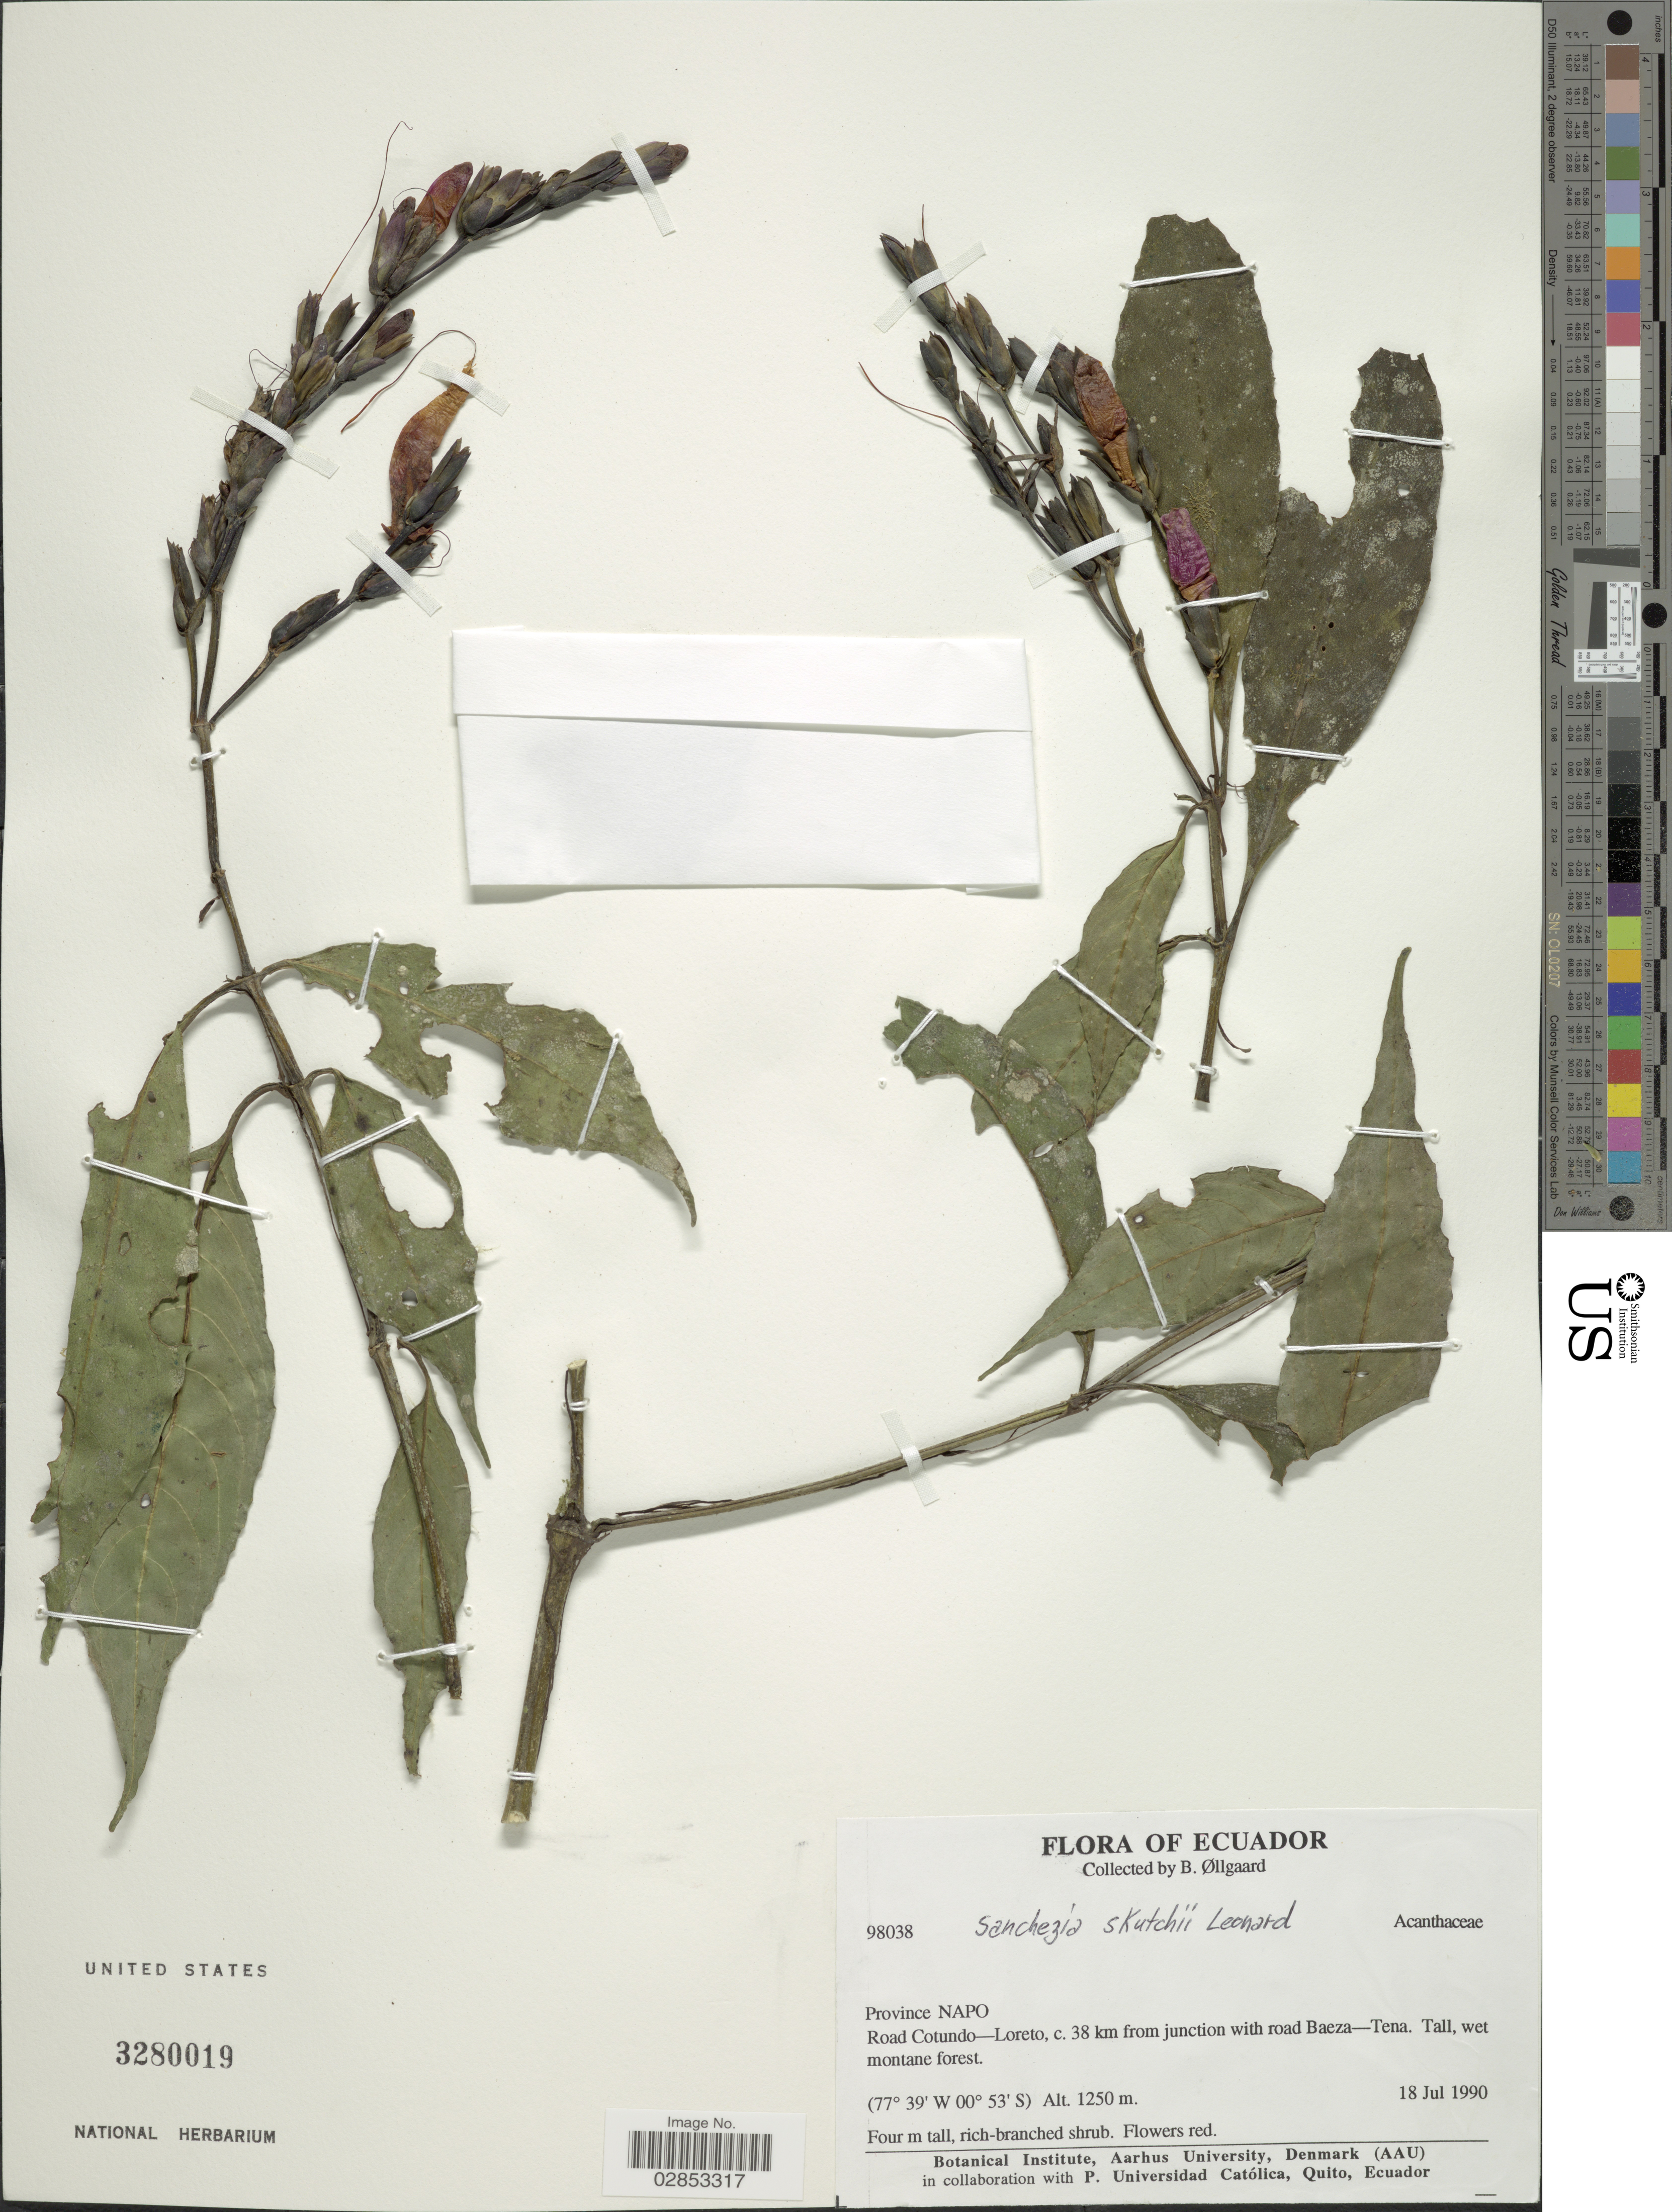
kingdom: Plantae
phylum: Tracheophyta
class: Magnoliopsida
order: Lamiales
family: Acanthaceae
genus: Sanchezia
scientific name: Sanchezia putumayensis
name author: Leonard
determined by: Azevedo, Igor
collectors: B. Øllgaard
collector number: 98038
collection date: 1990-07-18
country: Ecuador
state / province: Napo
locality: Province Napo, Road - Cotundo-Loreto, c. 38 km from junction with road Baeza-Tena.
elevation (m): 1250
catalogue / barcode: US 3280019